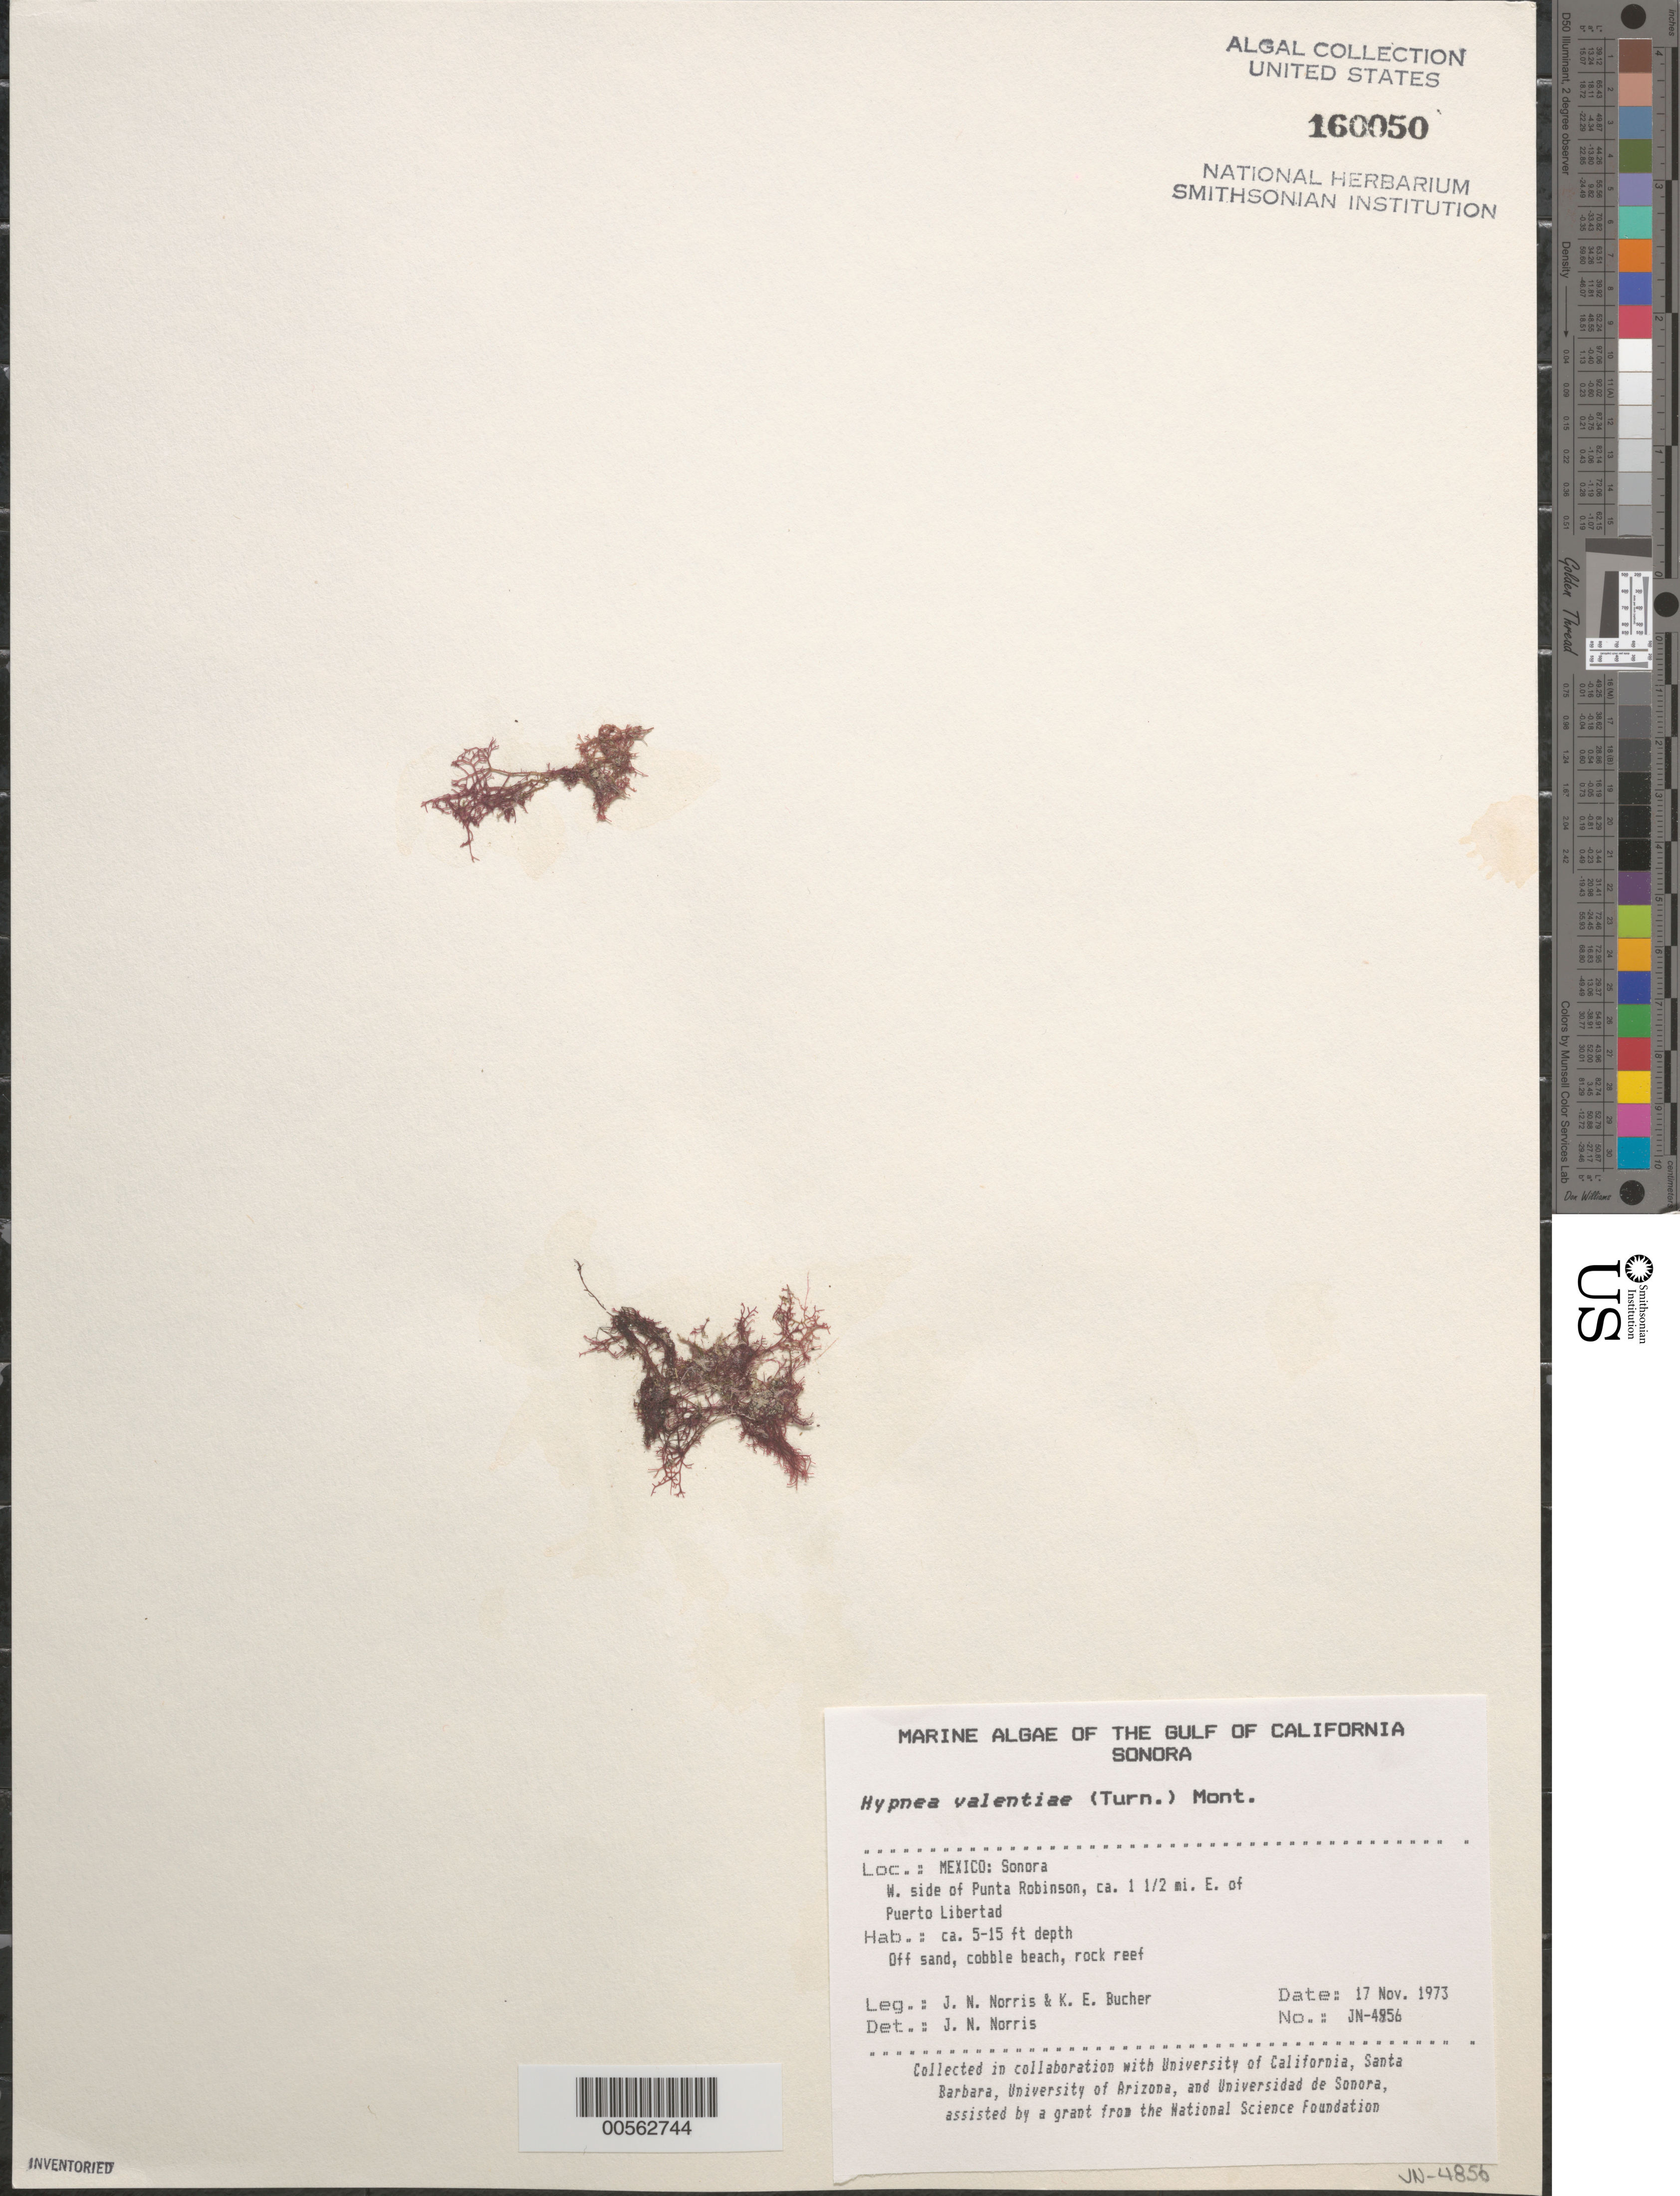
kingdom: Plantae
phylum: Rhodophyta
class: Florideophyceae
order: Gigartinales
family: Cystocloniaceae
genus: Hypnea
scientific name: Hypnea valentiae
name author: (Turner) Mont.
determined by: Norris, James N.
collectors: J. N. Norris & K. E. Bucher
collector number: JN-4856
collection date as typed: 17 Nov 1973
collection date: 1973-11-17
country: Mexico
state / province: Sonora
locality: Punta Robinson ca. 1.5 miles east of Puerto Libertad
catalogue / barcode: US 160050